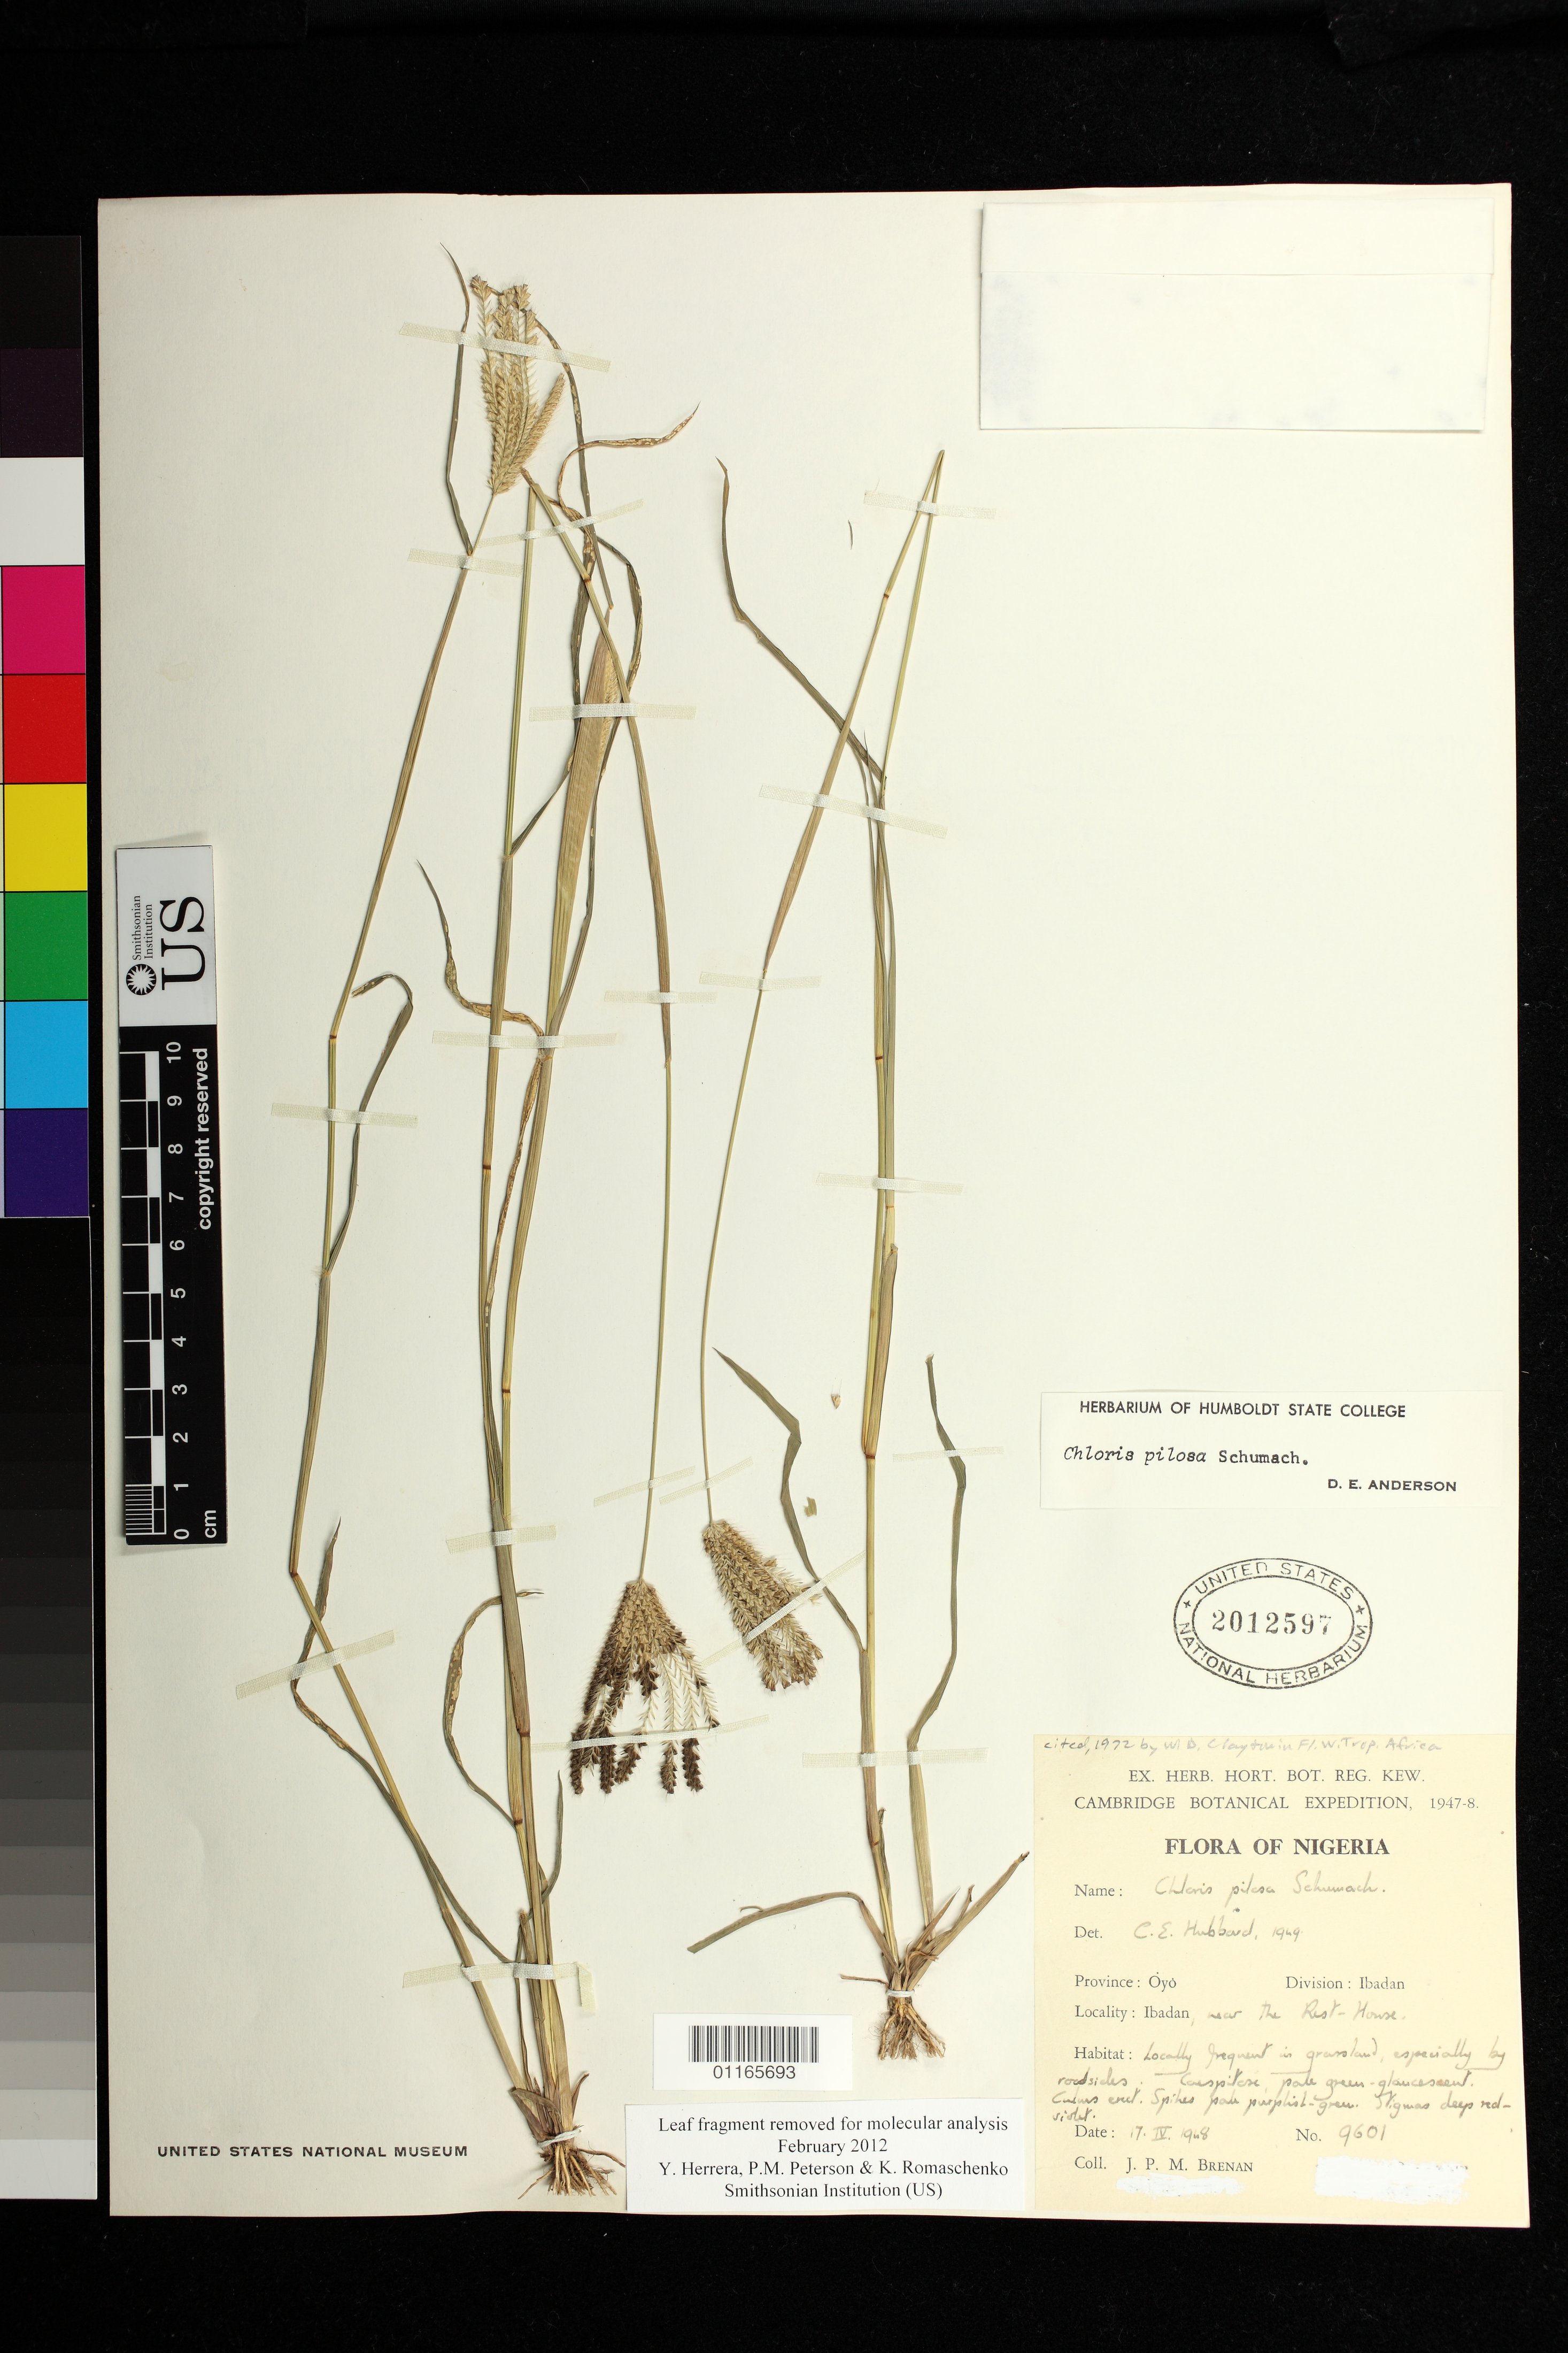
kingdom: Plantae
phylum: Tracheophyta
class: Liliopsida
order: Poales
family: Poaceae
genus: Chloris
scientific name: Chloris pilosa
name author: Schumach.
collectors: J. Brenan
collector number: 9601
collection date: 1948-04-17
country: Nigeria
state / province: Oyo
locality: Division: Ibadan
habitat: Locally frequent in grassland, especially by roadsides.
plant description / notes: Leaf fragment removed for molecular analysis February 2012 Y. Herrera, P.M. Peterson & Romaschenko Smithsonian Institution (US)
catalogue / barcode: US 2012597